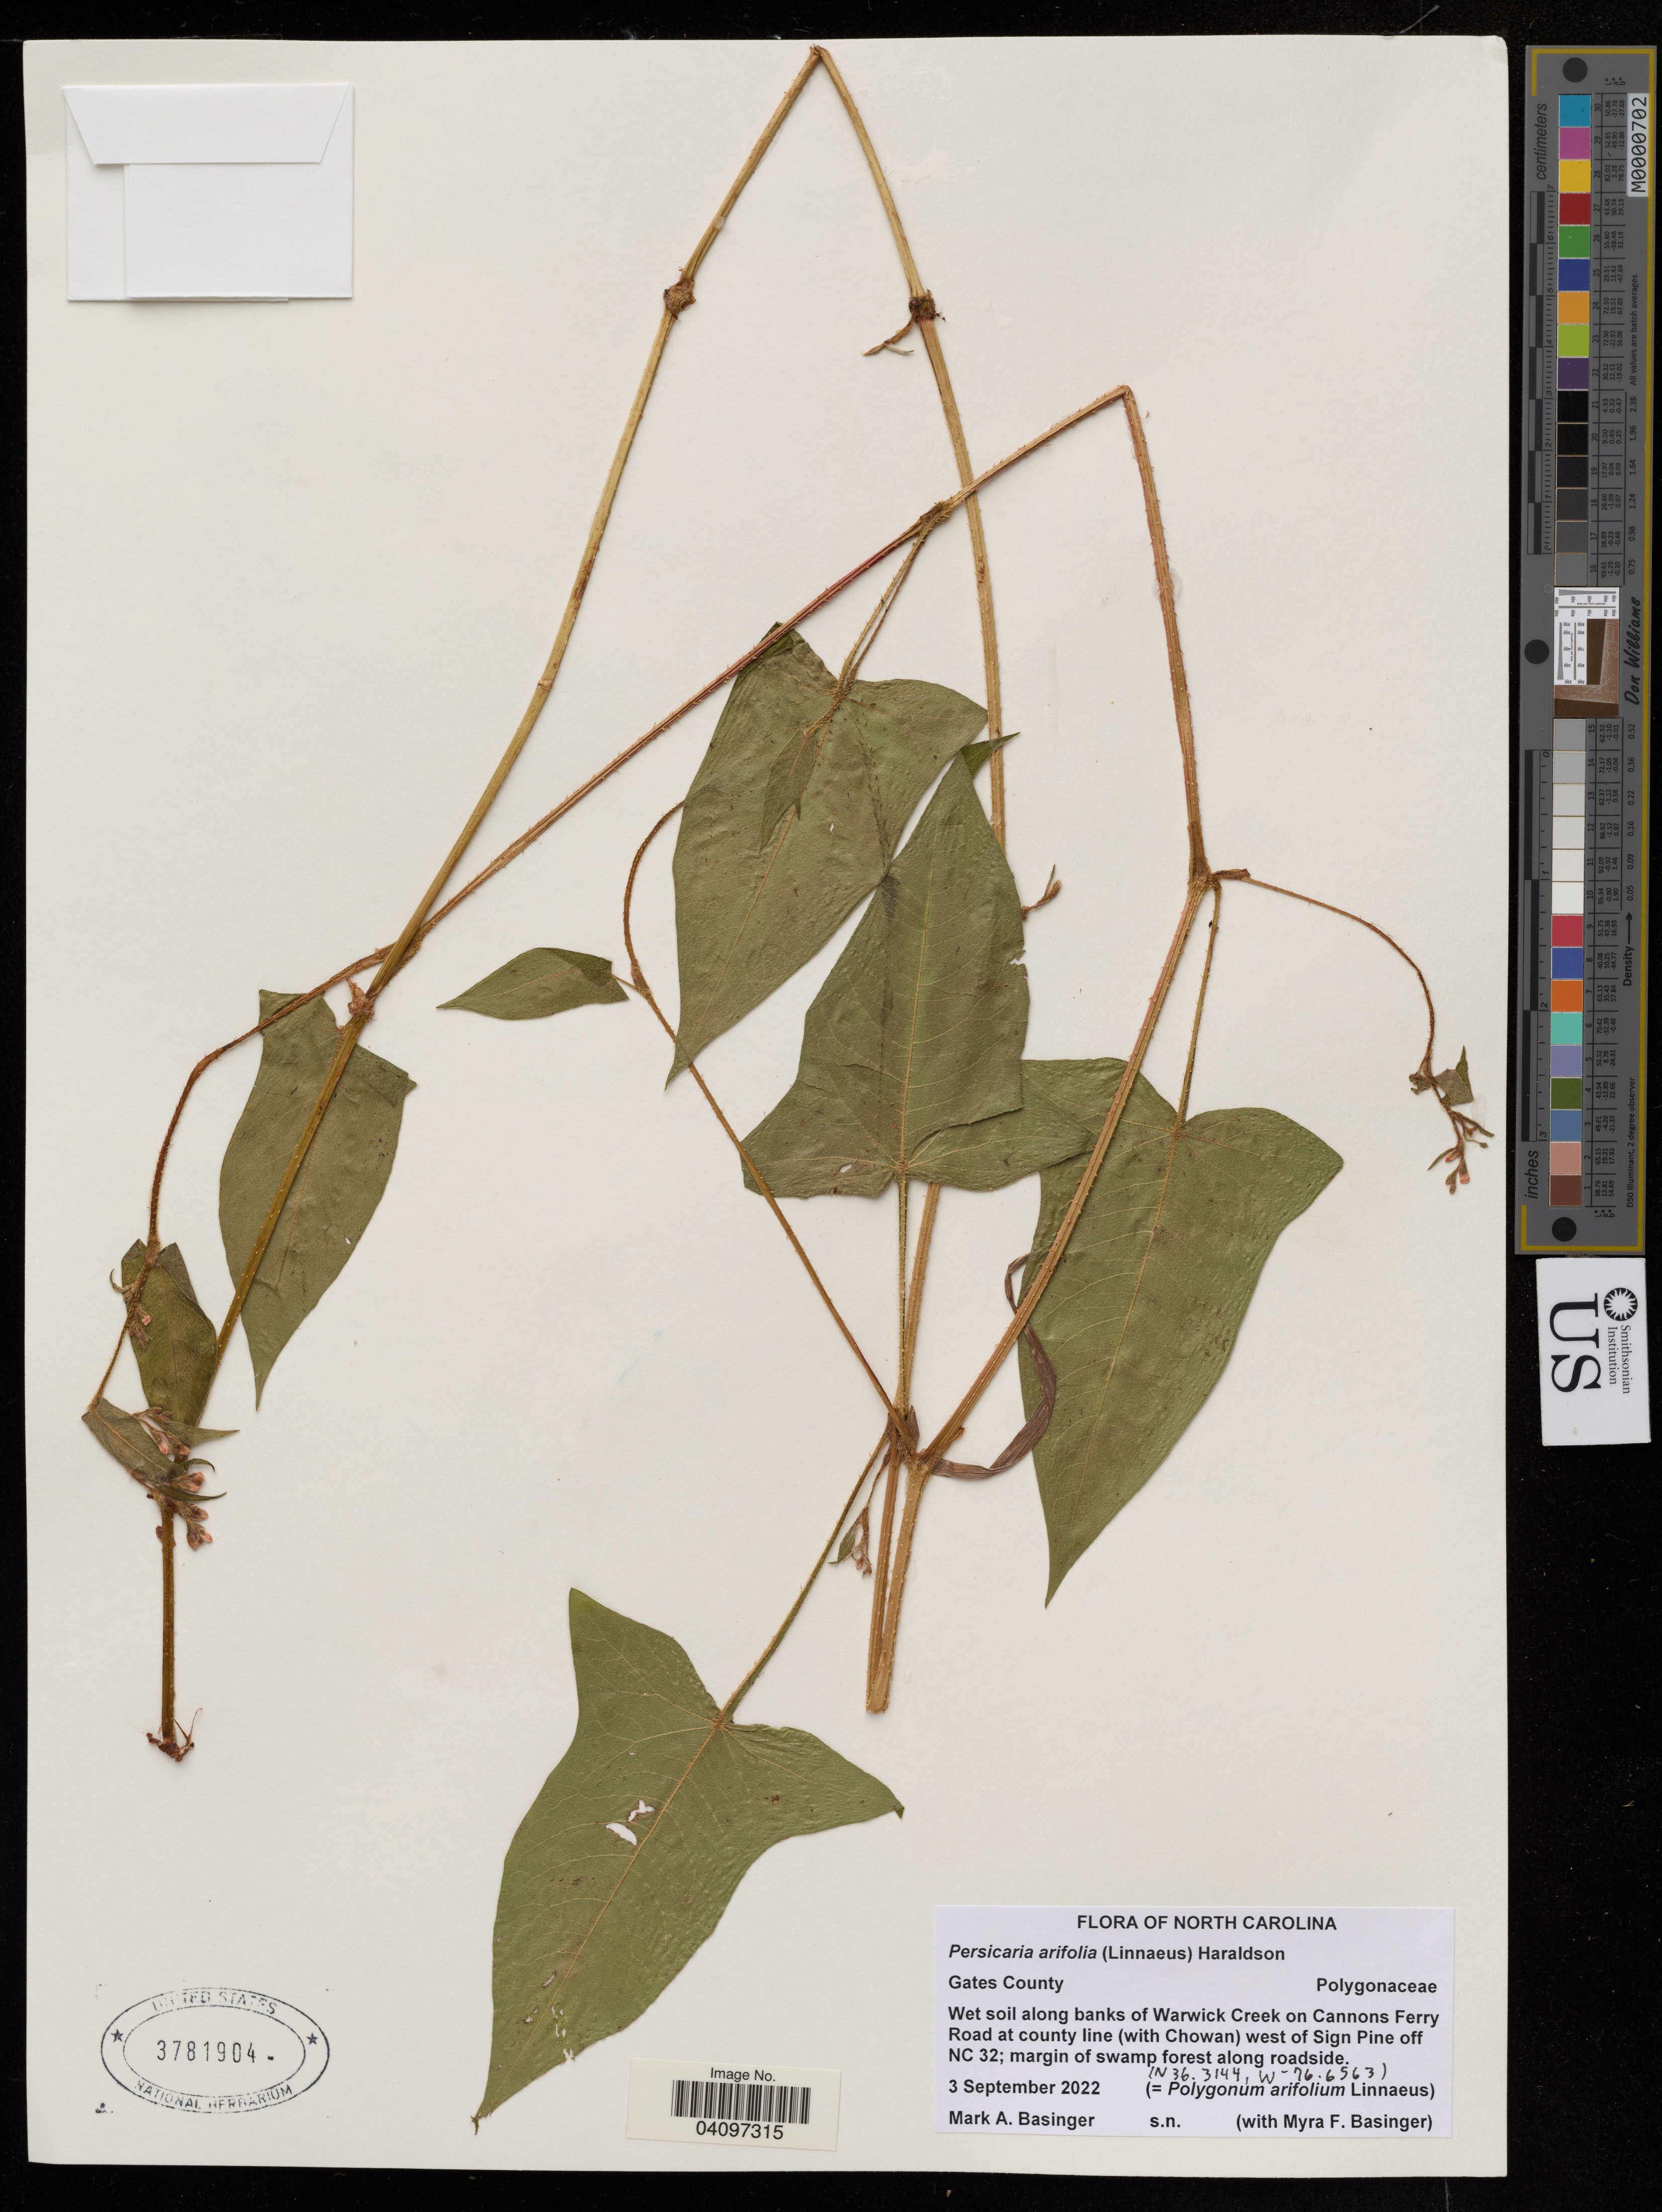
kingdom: Plantae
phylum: Tracheophyta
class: Magnoliopsida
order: Caryophyllales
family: Polygonaceae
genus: Persicaria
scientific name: Persicaria arifolia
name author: (L.) Haraldson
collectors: M. Basinger & M. Basinger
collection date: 2022-09-03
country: United States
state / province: North Carolina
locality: Gates County. Wet soil along banks of Warwick Creek on Cannons Ferry Road at county line (with Chowan) west of Sign Pine off NC 32.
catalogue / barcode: US 3781904